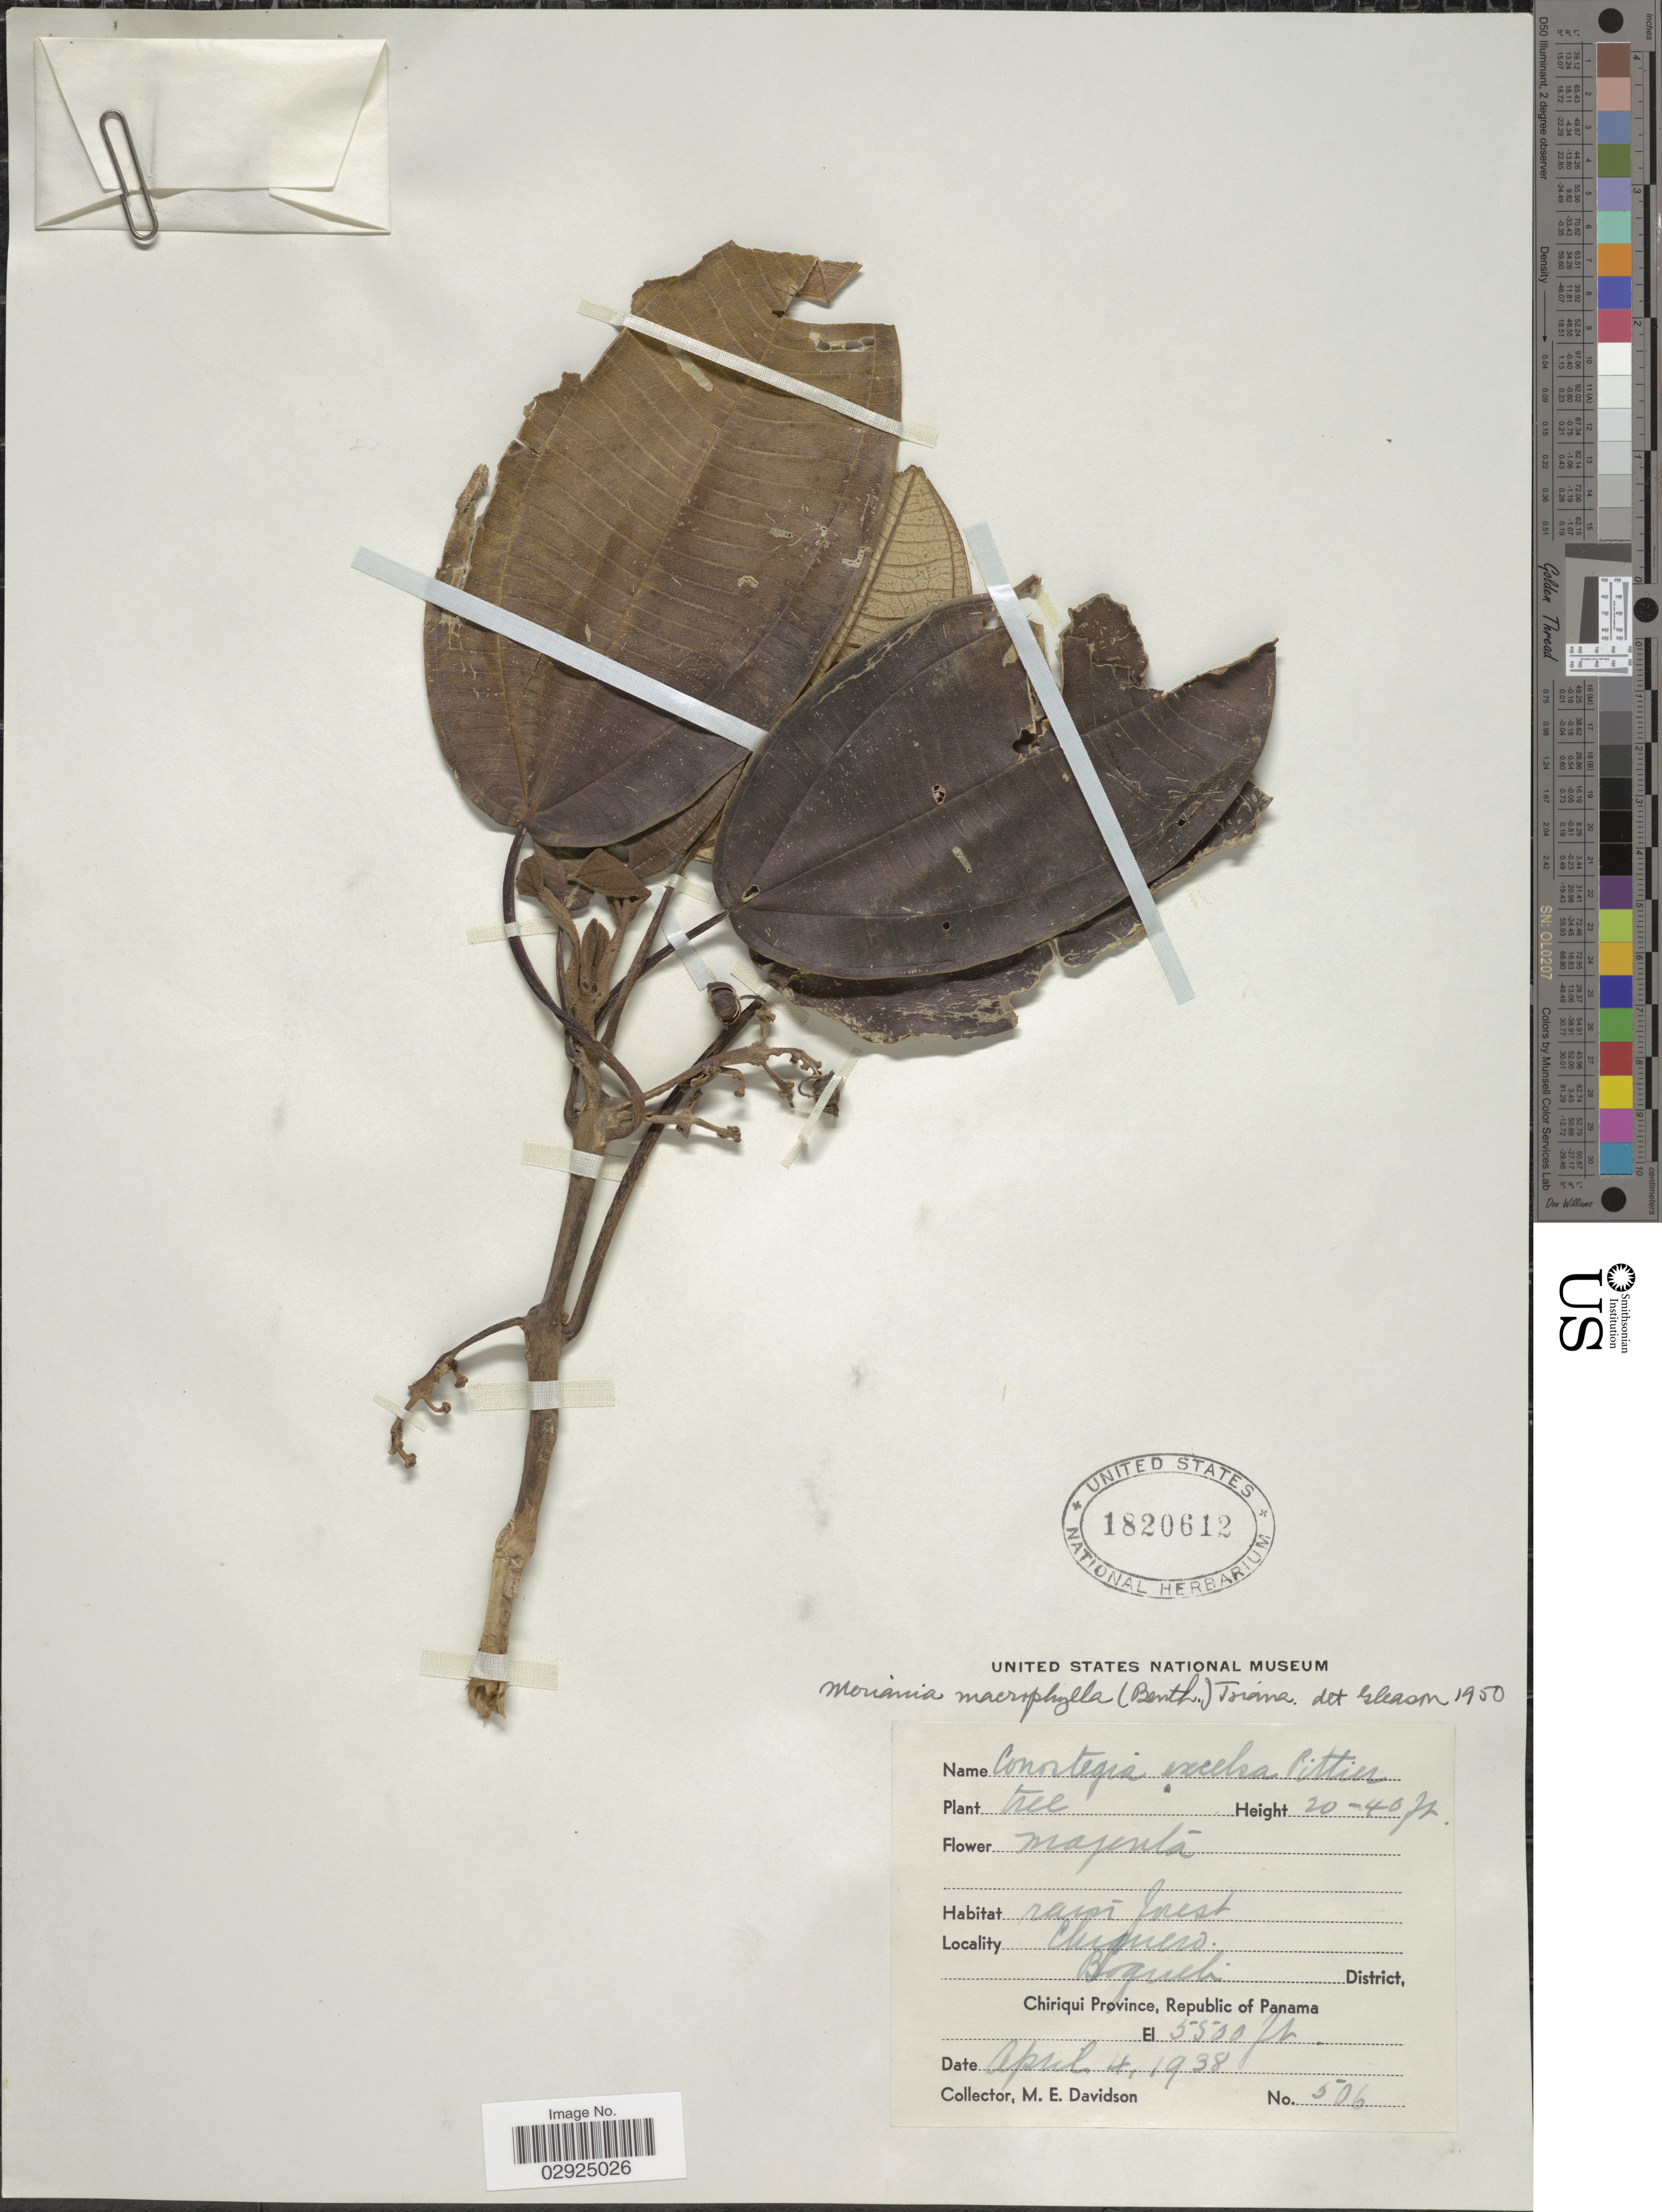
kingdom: Plantae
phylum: Tracheophyta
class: Magnoliopsida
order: Myrtales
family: Melastomataceae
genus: Meriania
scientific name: Meriania macrophylla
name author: (Benth.) Triana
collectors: M. E. Davidson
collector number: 506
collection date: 1938-04-04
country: Panama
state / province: Chiriqui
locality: Chimero, Boquete District, Chiriqui Province Province, Republic of Panama.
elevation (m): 1676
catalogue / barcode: US 1820612